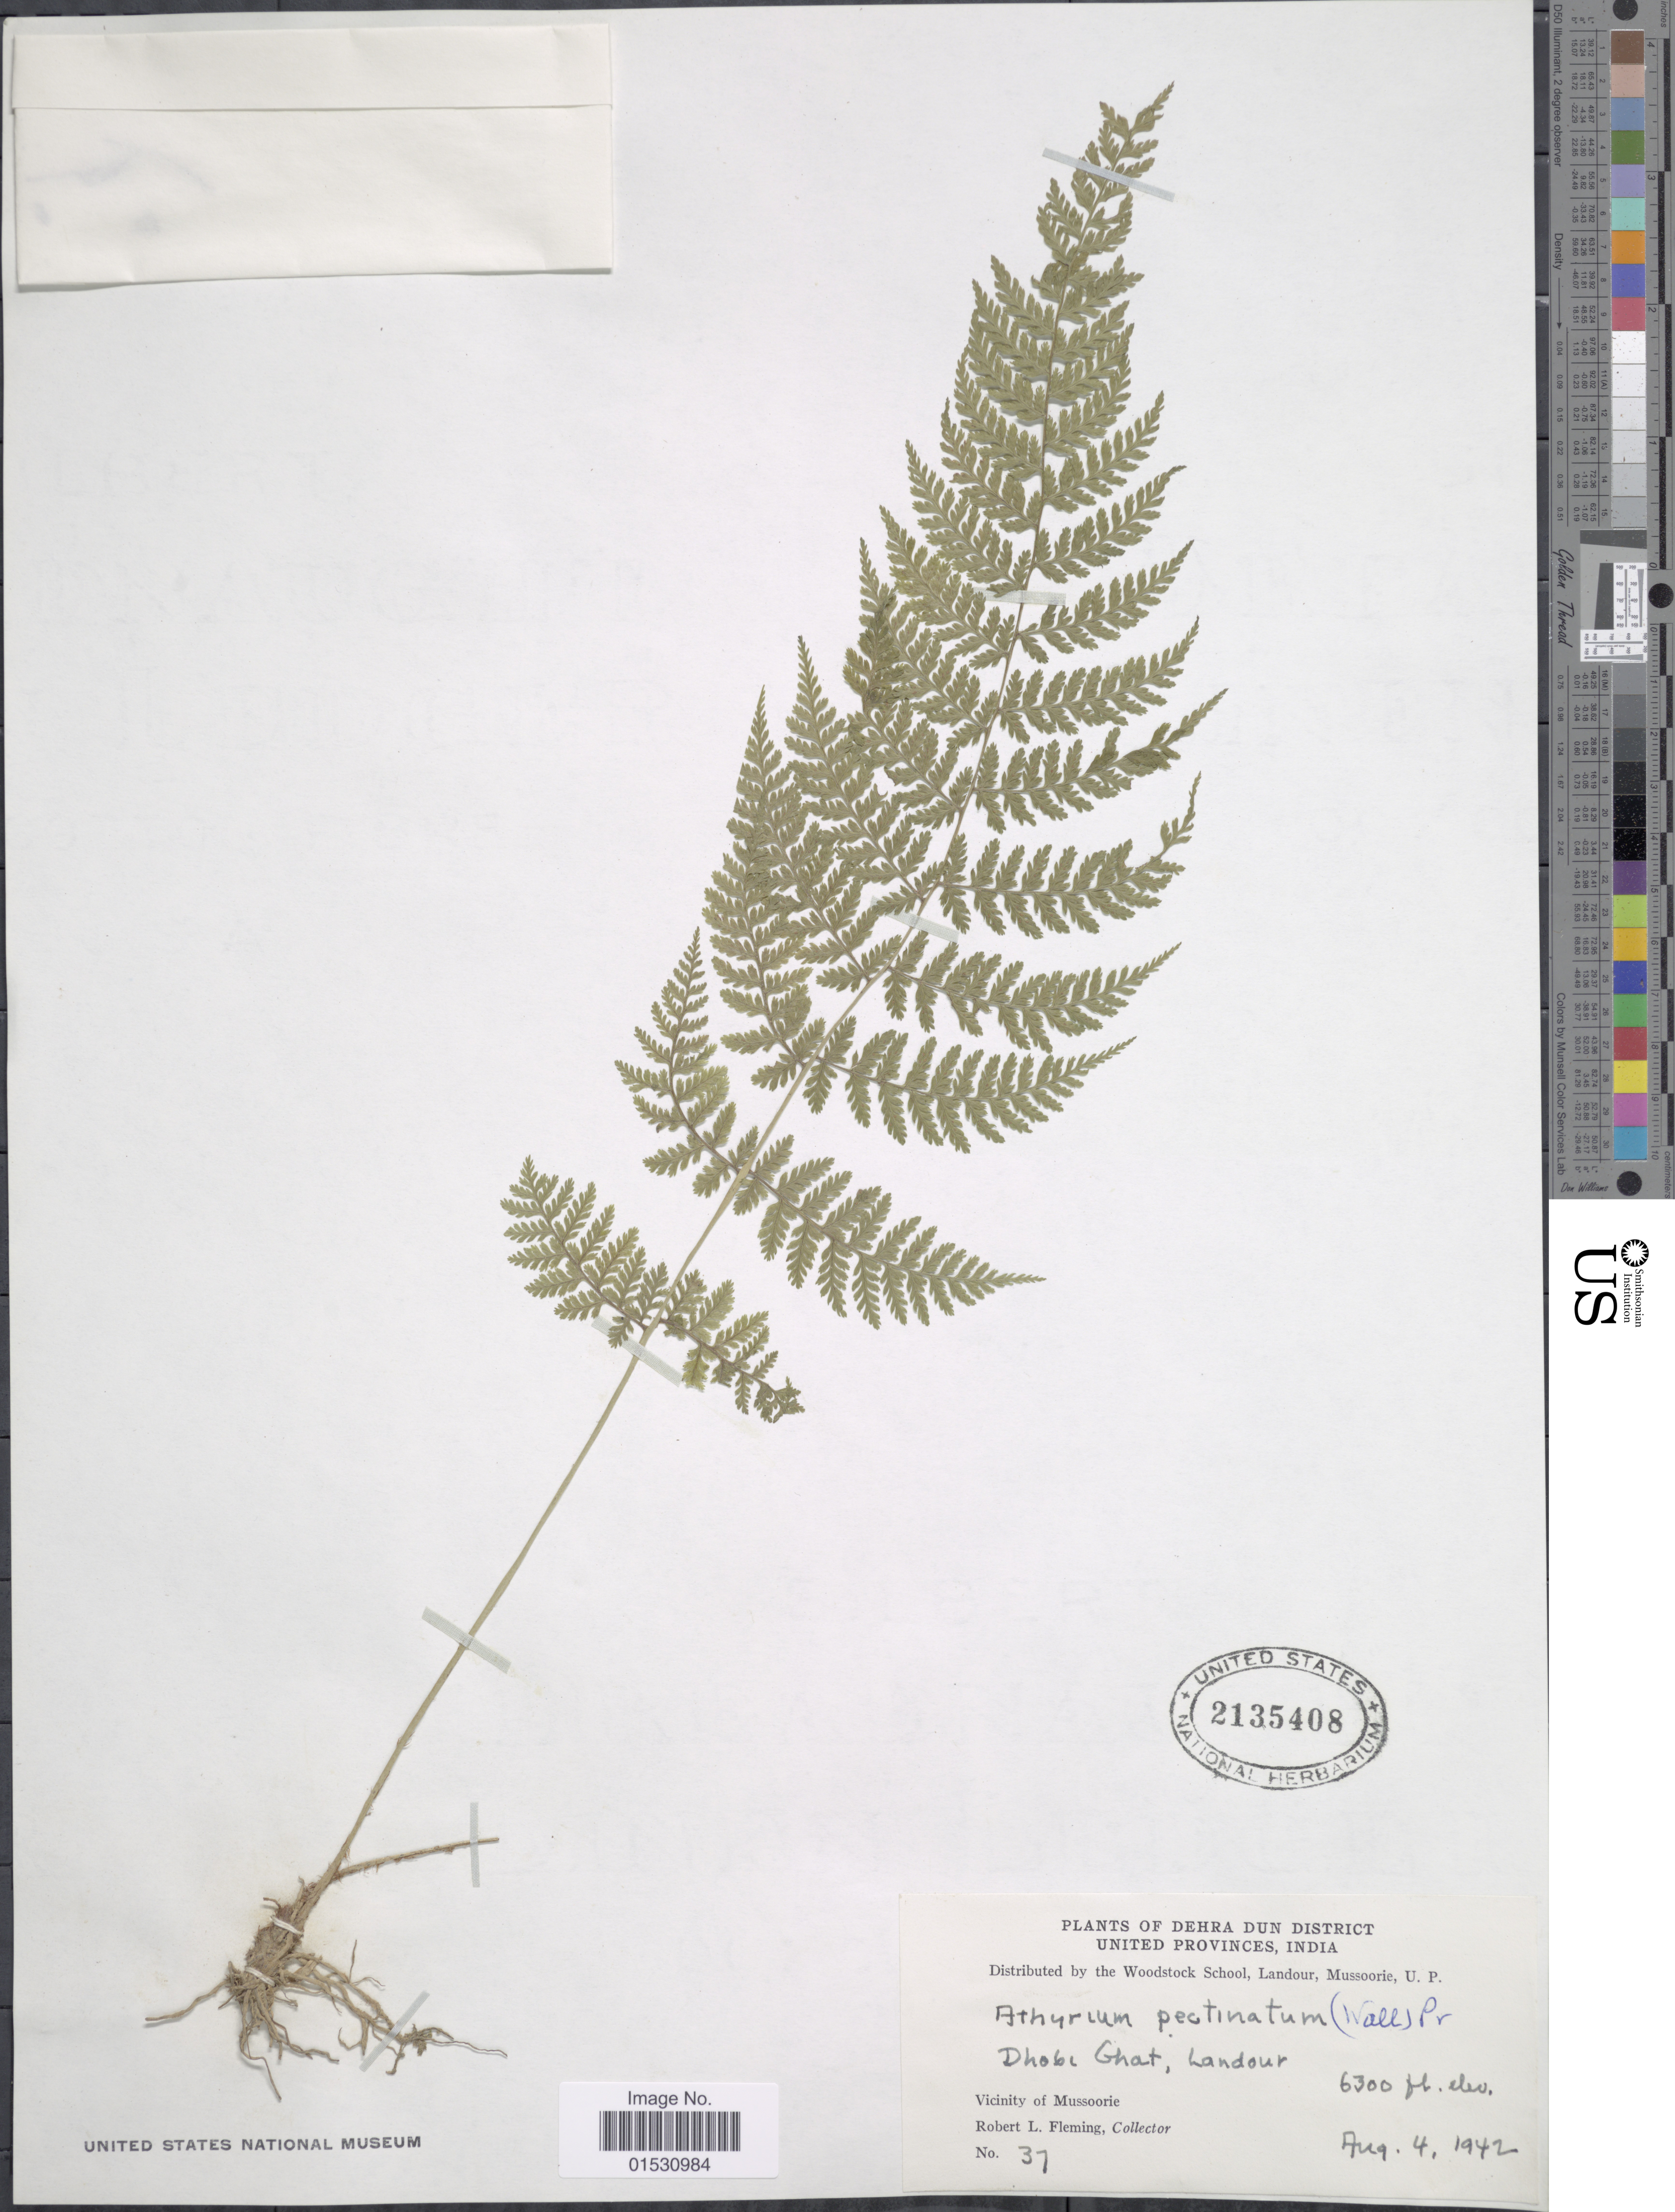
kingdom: Plantae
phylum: Tracheophyta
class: Polypodiopsida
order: Polypodiales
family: Athyriaceae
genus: Athyrium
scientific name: Athyrium pectinatum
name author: (Wall. ex C. Hope) C. Presl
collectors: R. Fleming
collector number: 37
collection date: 1942-08-04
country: India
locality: Dehra Dun District. United Provinces. Dhobi Ghat, Landour. Vicinity of Mussoorie.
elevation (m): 1920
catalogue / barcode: US 2135408